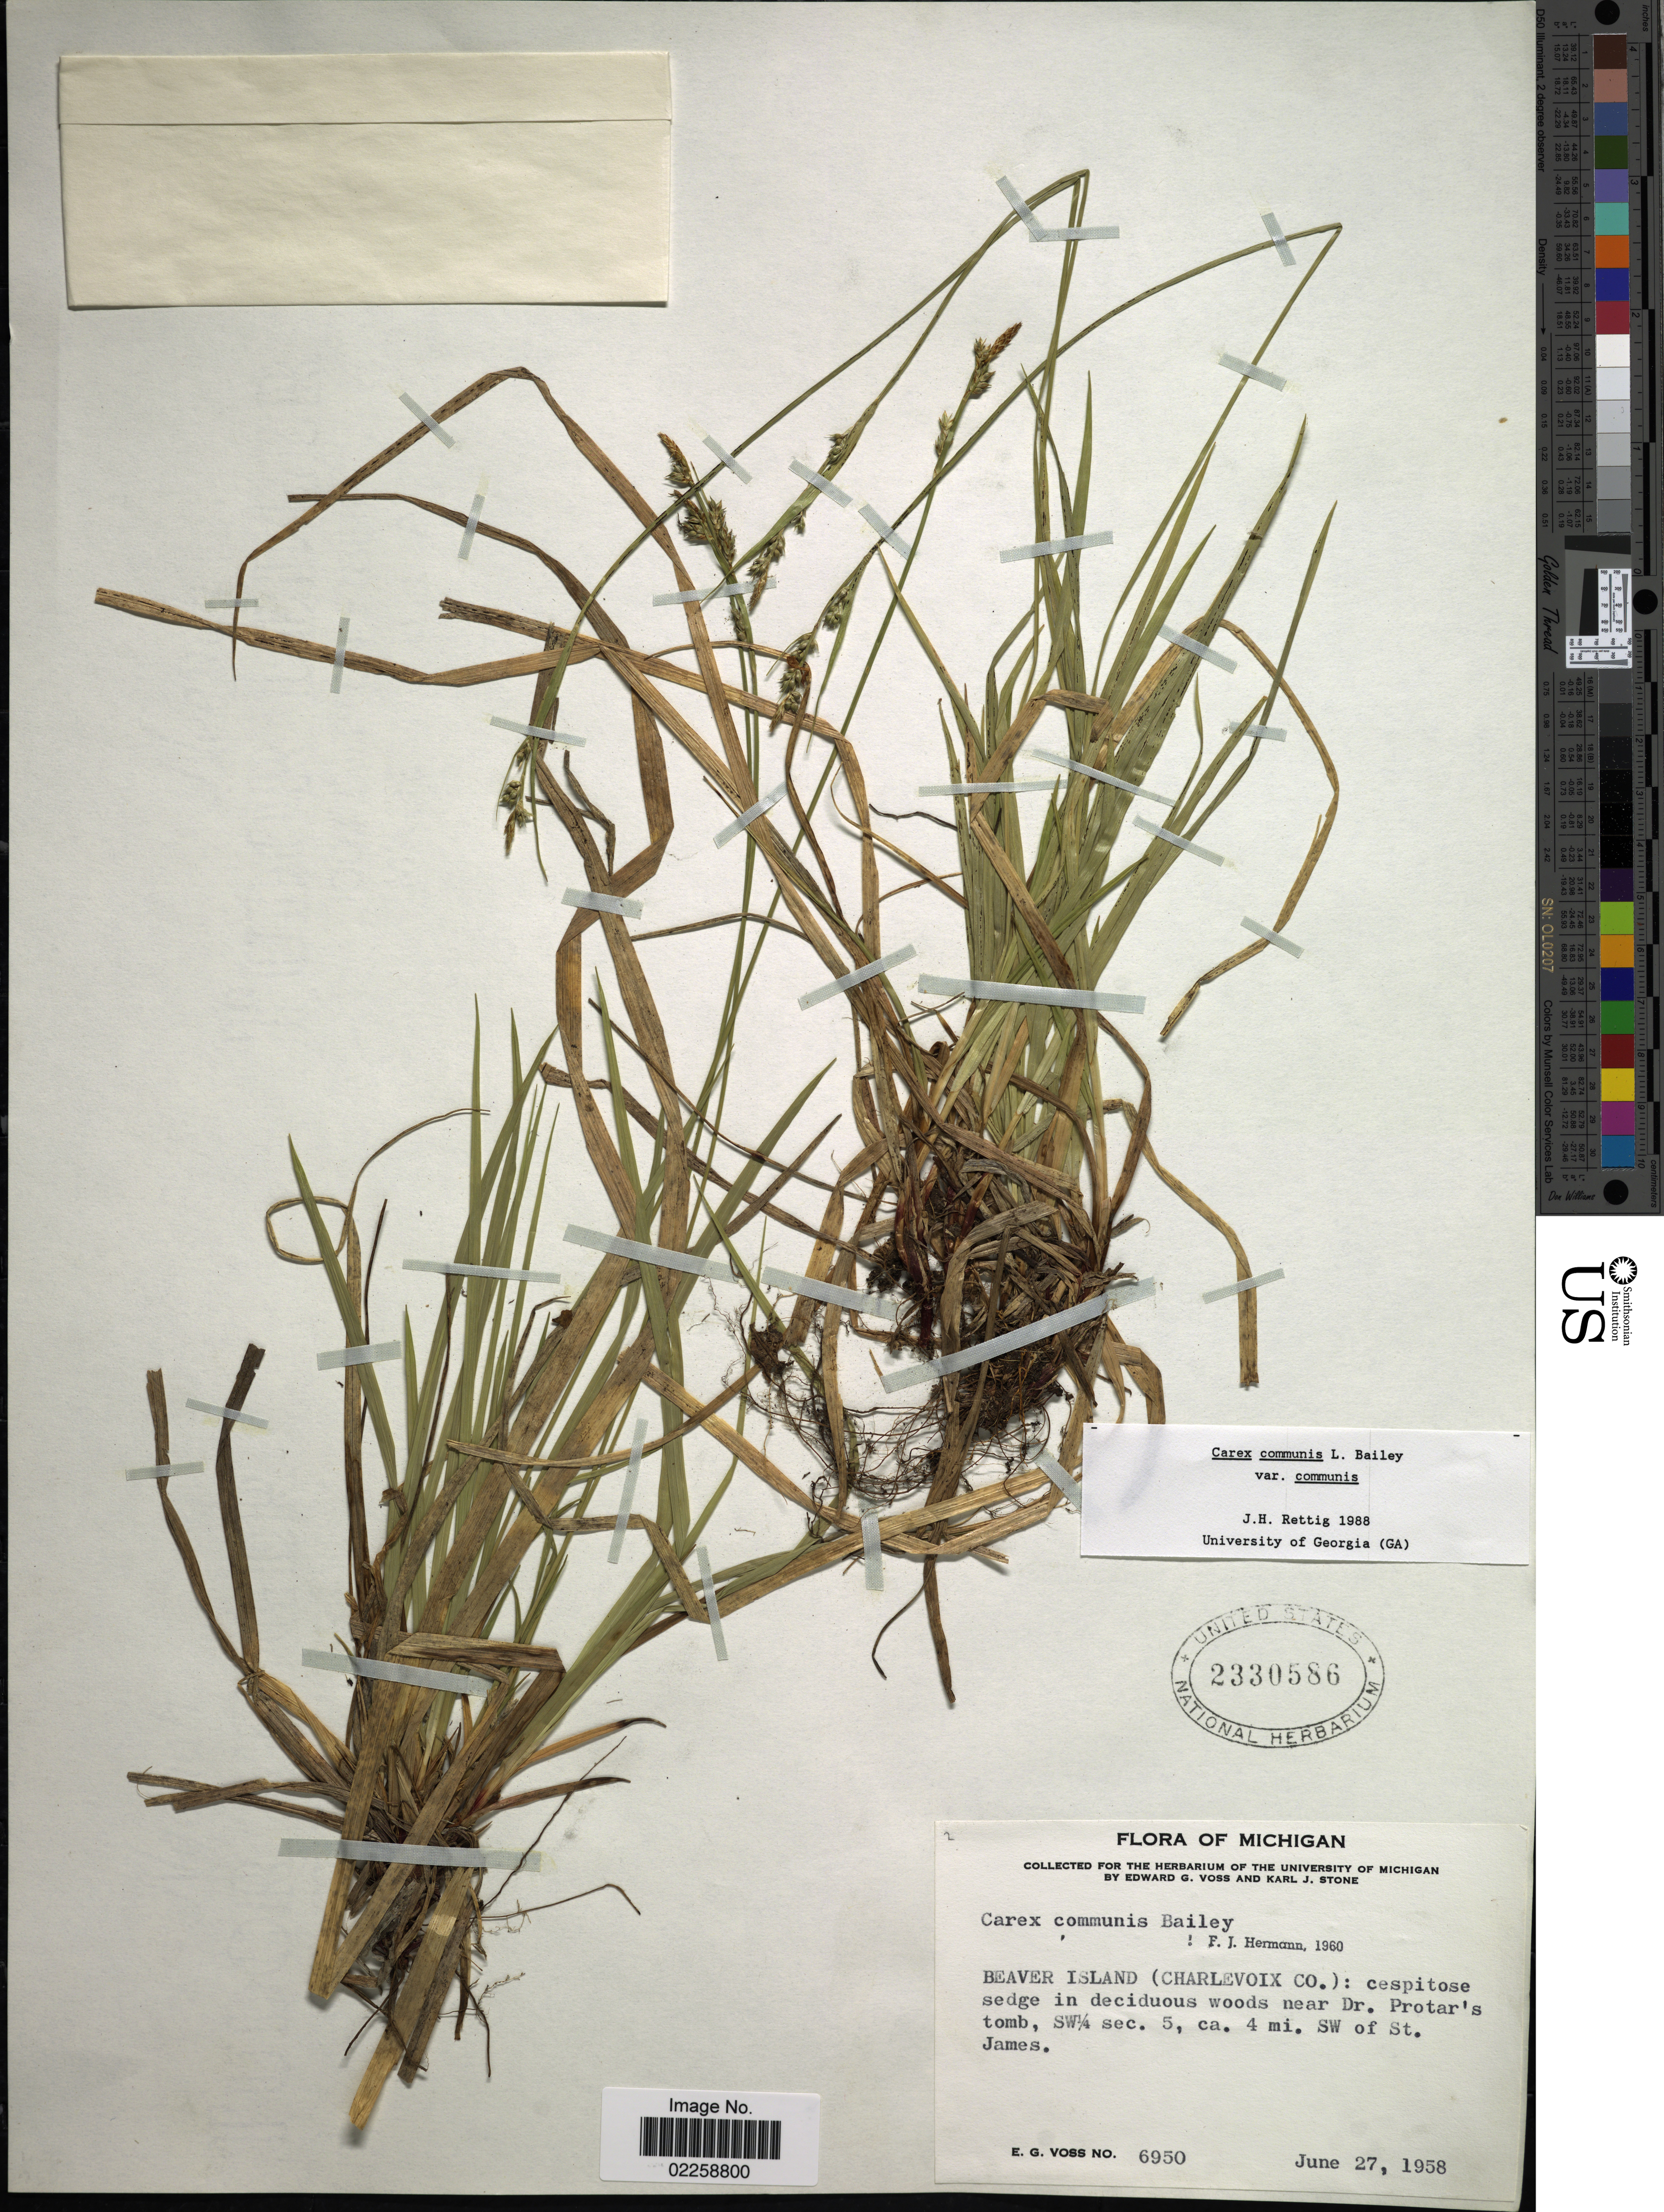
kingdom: Plantae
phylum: Tracheophyta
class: Liliopsida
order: Poales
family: Cyperaceae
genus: Carex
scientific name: Carex communis var. communis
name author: L.H. Bailey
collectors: E. G. Voss & K. J. Stone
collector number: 6950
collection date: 1958-06-27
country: United States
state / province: Michigan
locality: Beaver Island (Charlevoix Co.), in deciduous woods near Dr. Protar's tomb, SW¼ sec. 5, 4 mi. SW of St. James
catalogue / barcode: US 2330586